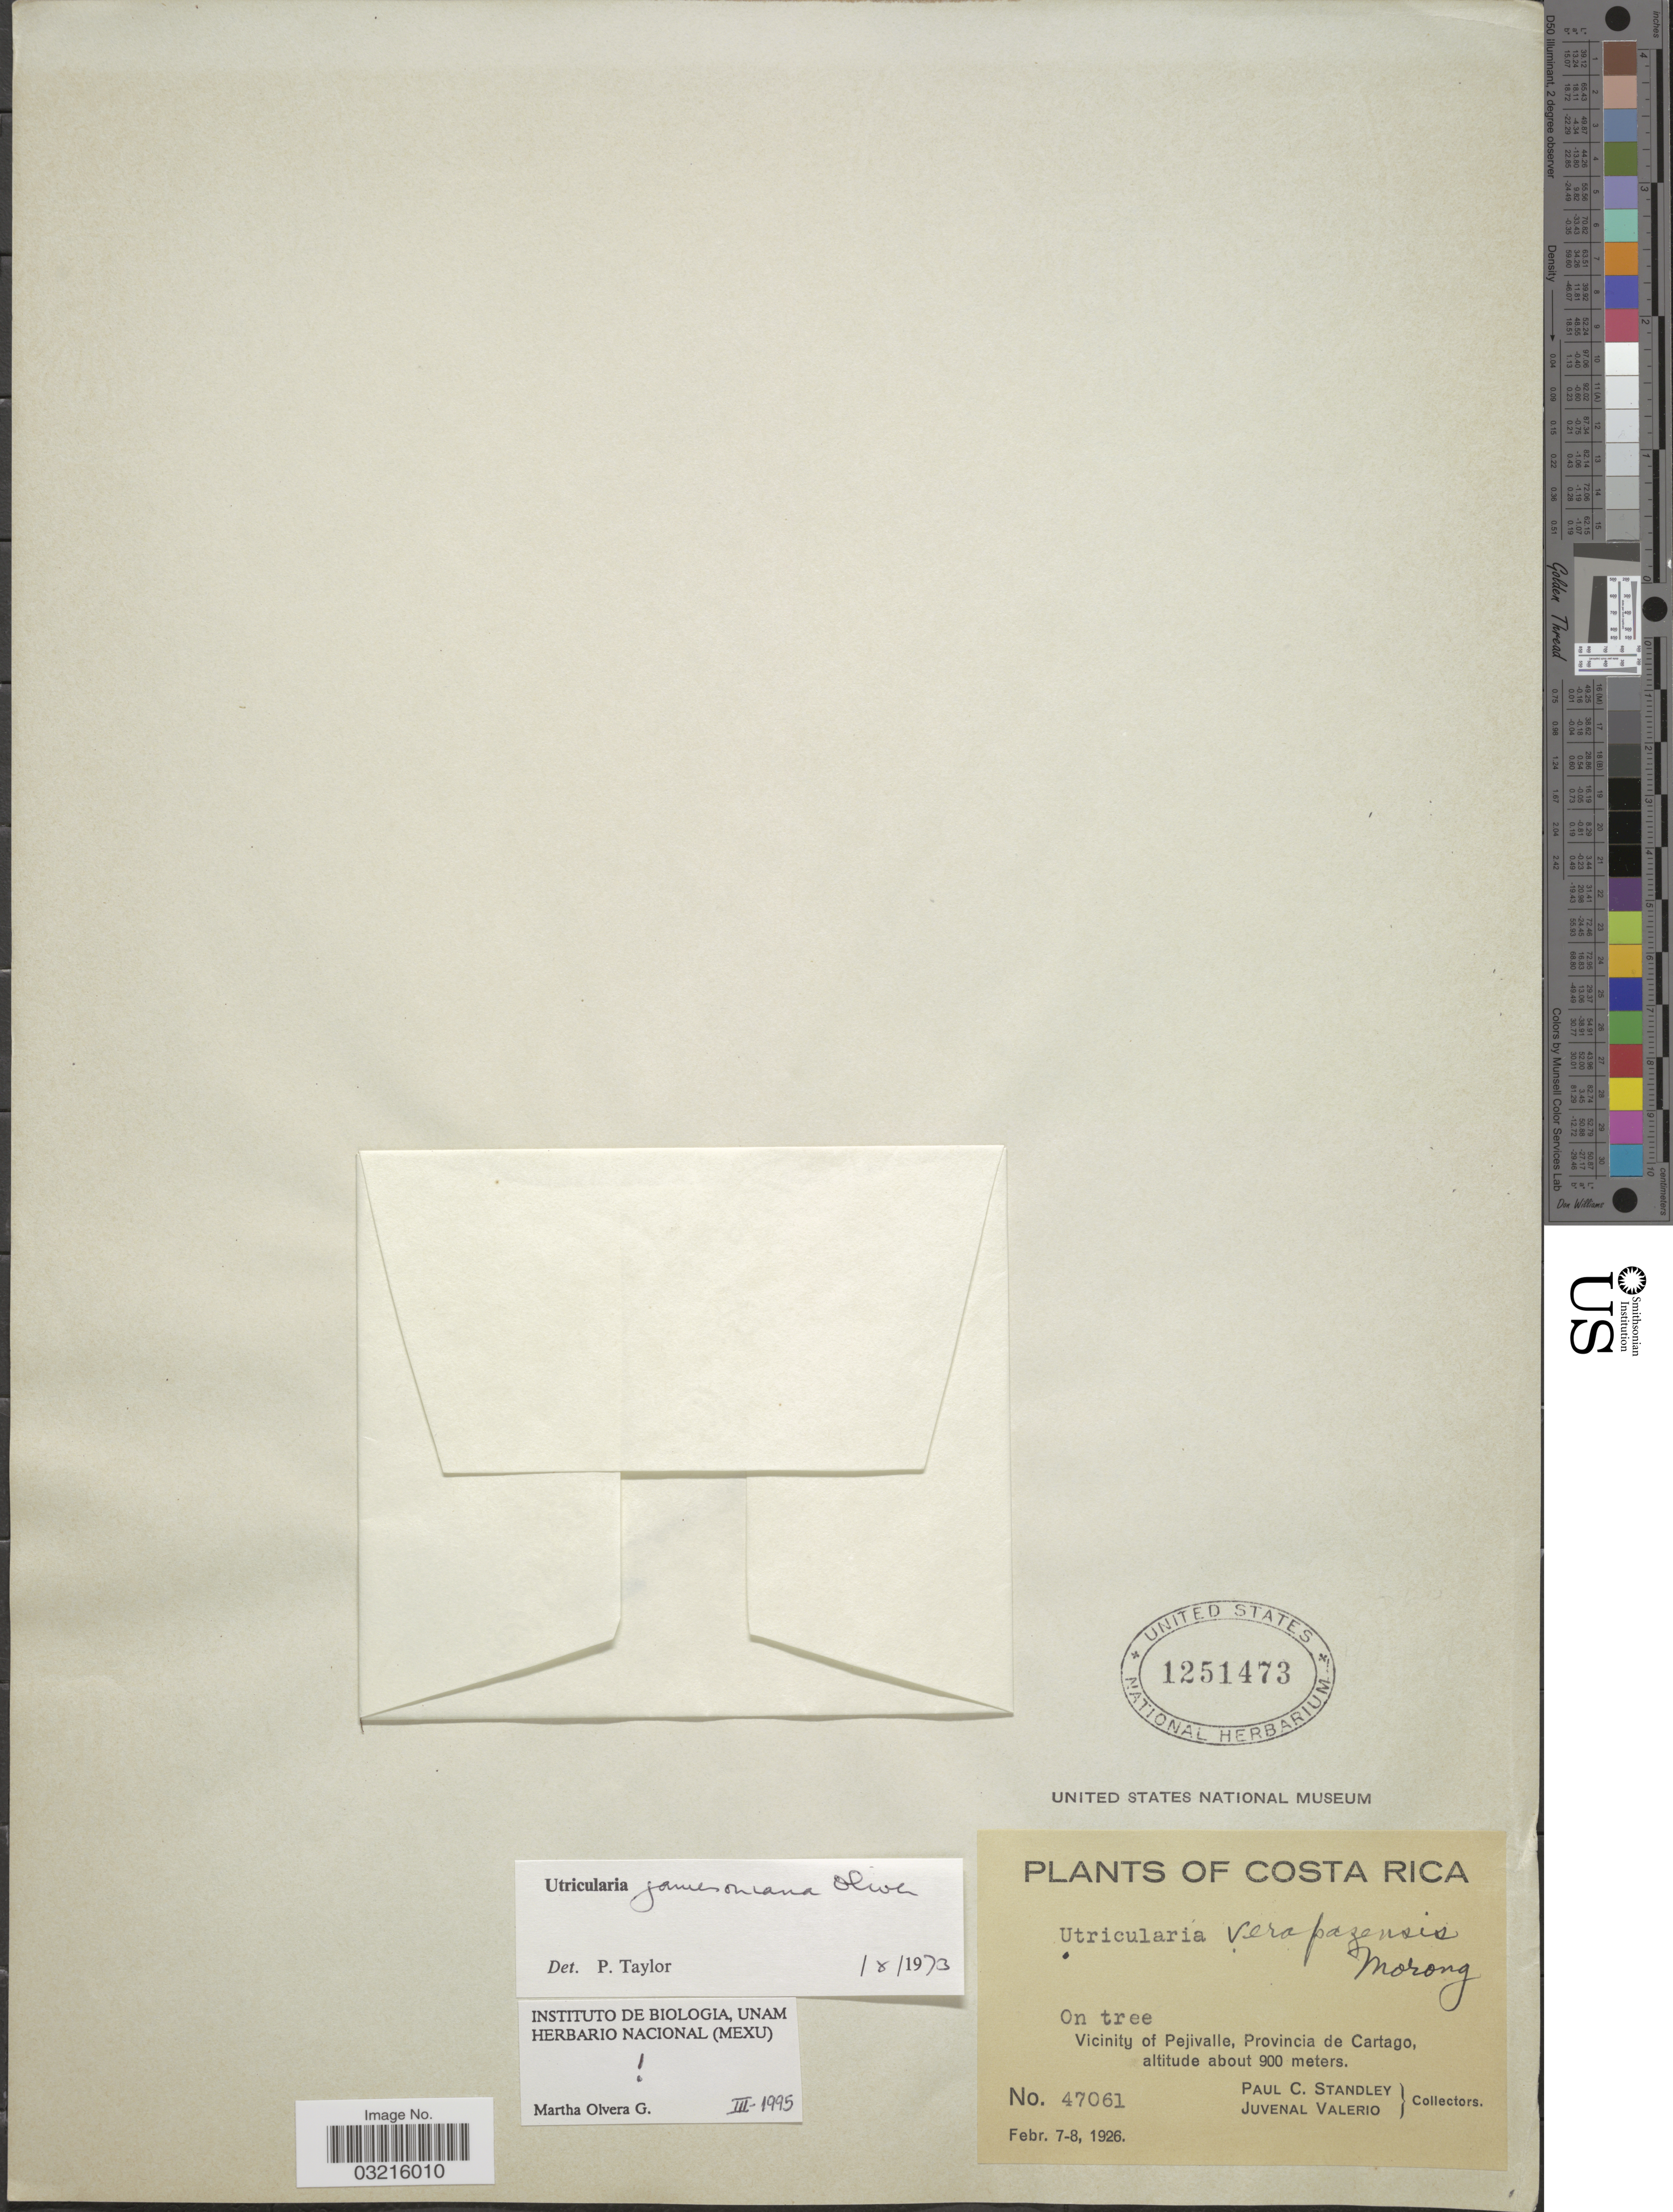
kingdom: Plantae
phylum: Tracheophyta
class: Magnoliopsida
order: Lamiales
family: Lentibulariaceae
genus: Utricularia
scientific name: Utricularia jamesoniana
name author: Oliv.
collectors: P. C. Standley & J. Valerio R.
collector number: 47061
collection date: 1926-02-07/1926-02-08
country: Costa Rica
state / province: Cartago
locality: Vicinity of Pejivalle, Provincia de Cartago.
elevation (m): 900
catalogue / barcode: US 1251473